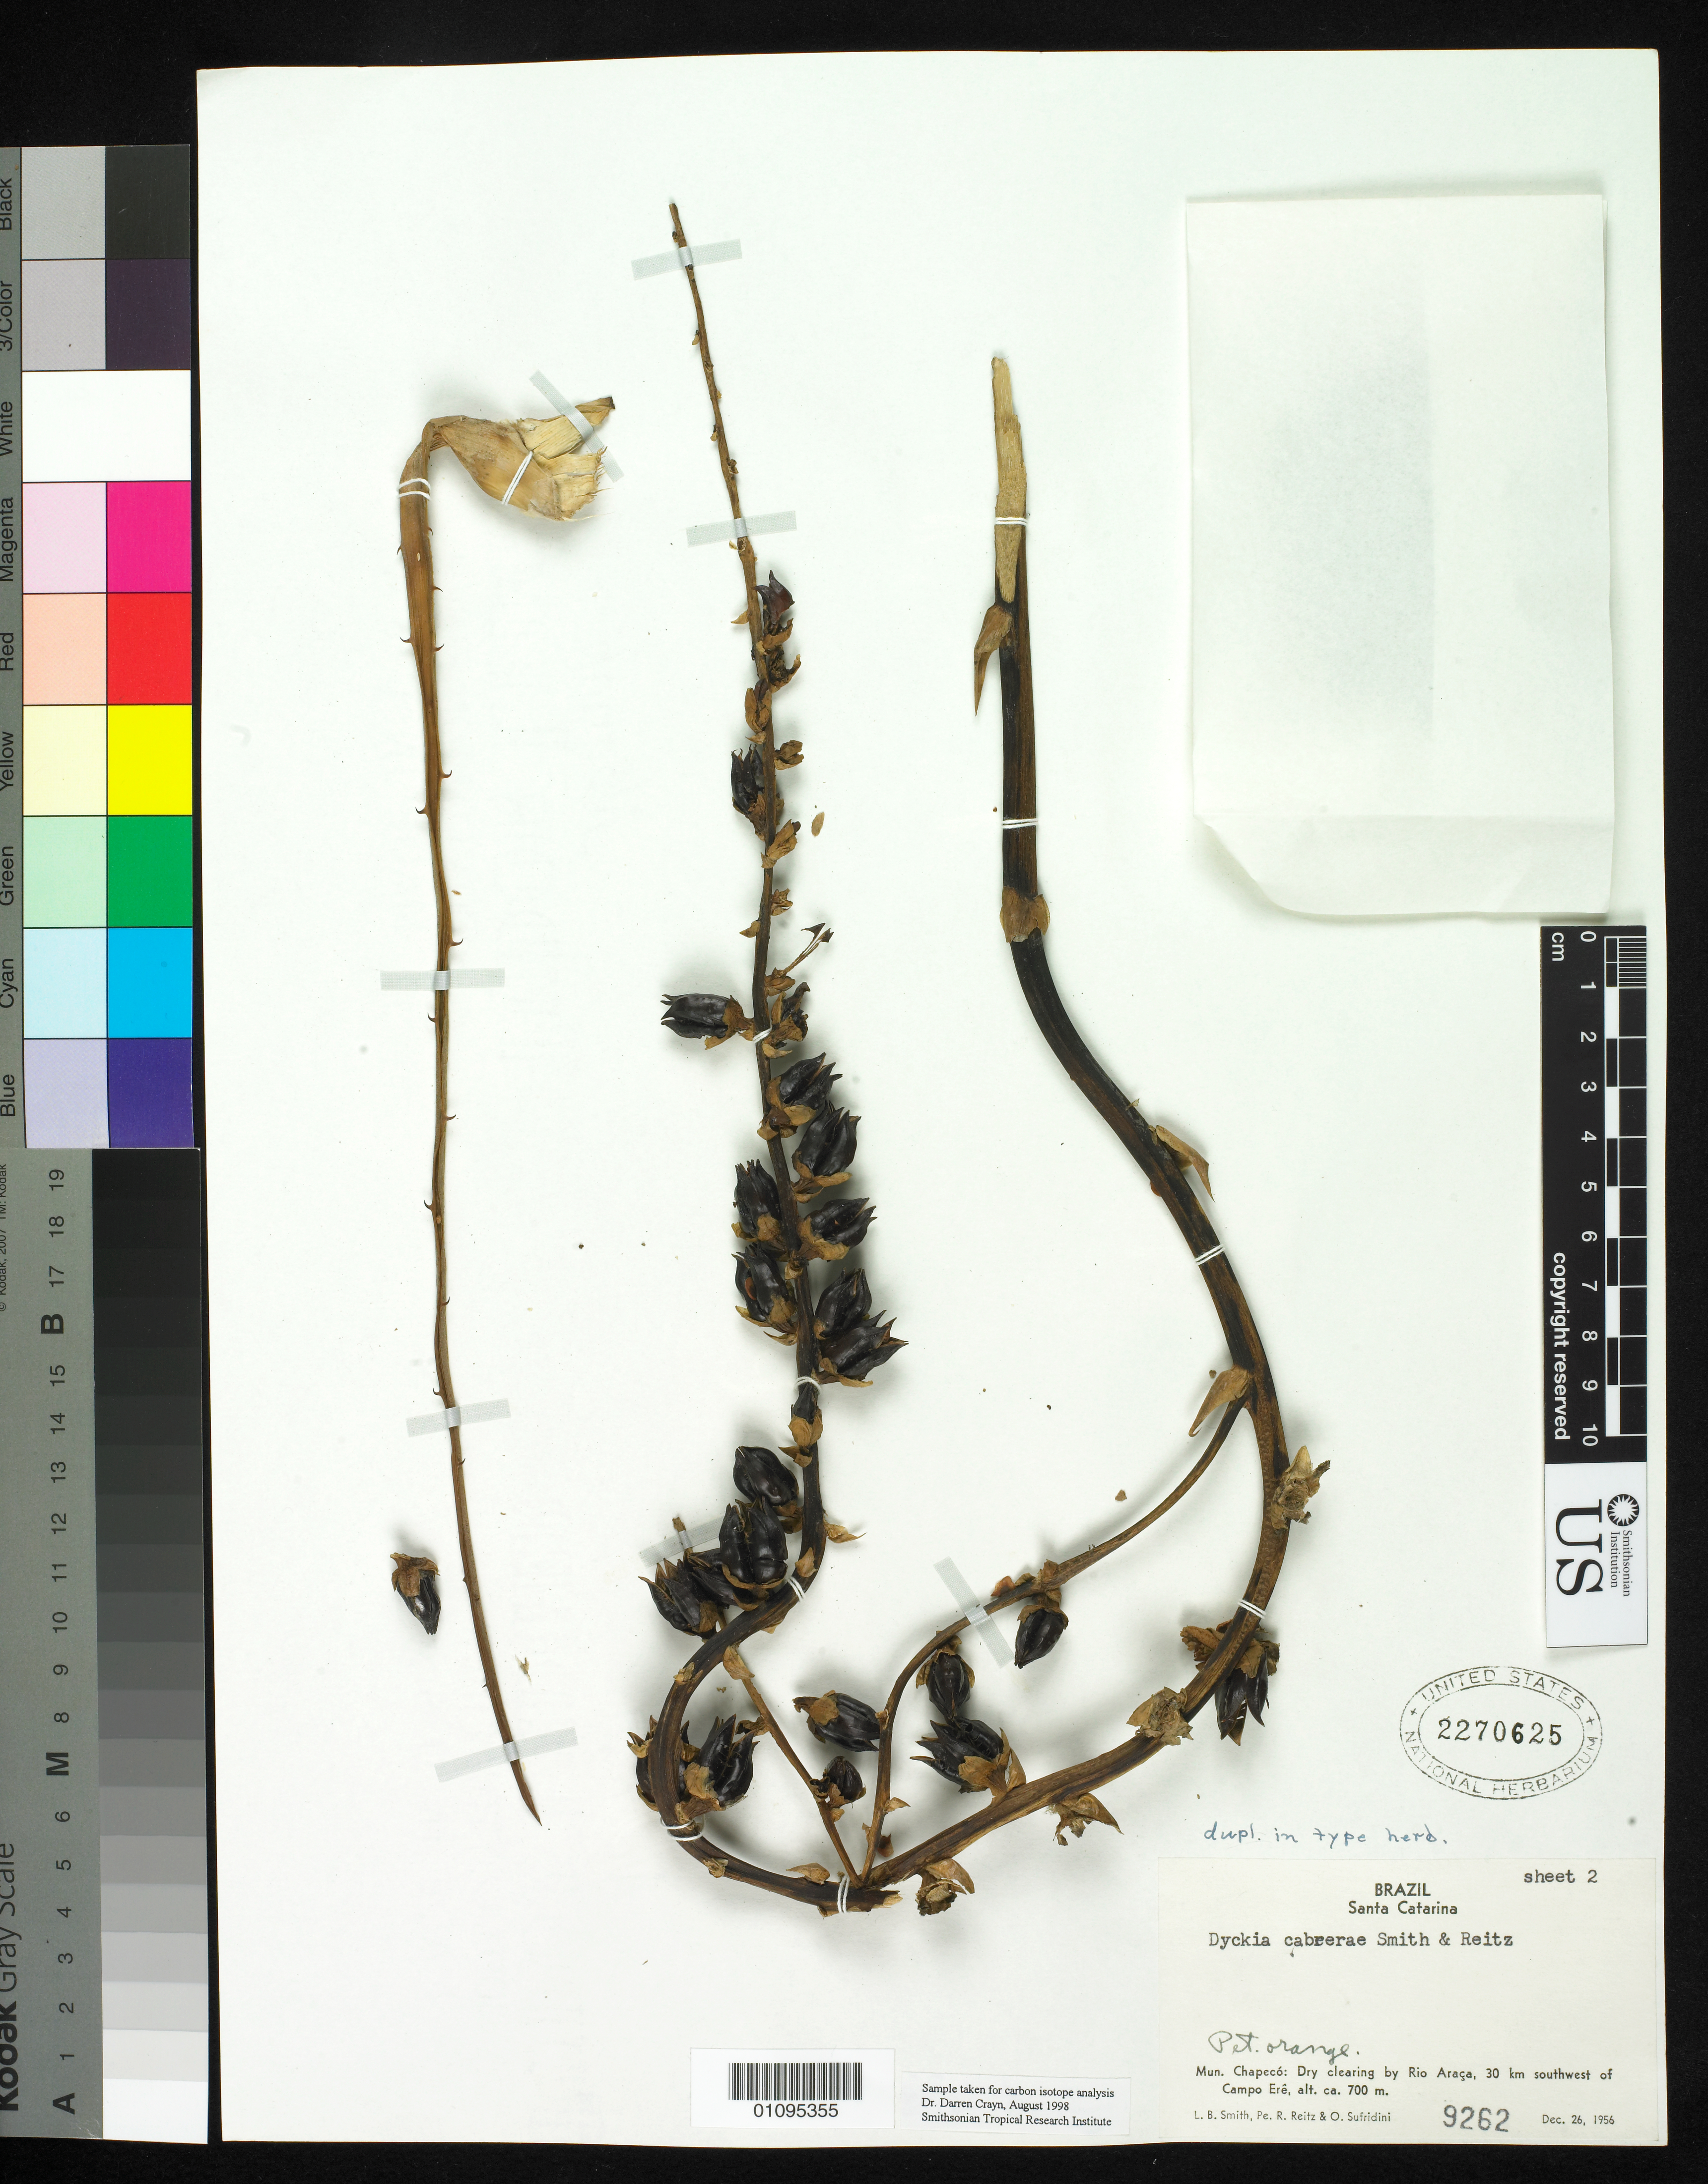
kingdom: Plantae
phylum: Tracheophyta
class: Liliopsida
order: Poales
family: Bromeliaceae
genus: Dyckia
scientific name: Dyckia cabrerae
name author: L.B. Sm. & Reitz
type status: Isotype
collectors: L. Smith, R. Reitz & O. Sufridini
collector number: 9262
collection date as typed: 26 Dec 1956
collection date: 1956-12-26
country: Brazil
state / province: Santa Catarina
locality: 30 km southwest of Campo Ere, Rio Araca, Mun. Chapeco.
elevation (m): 700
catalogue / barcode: US 2270625